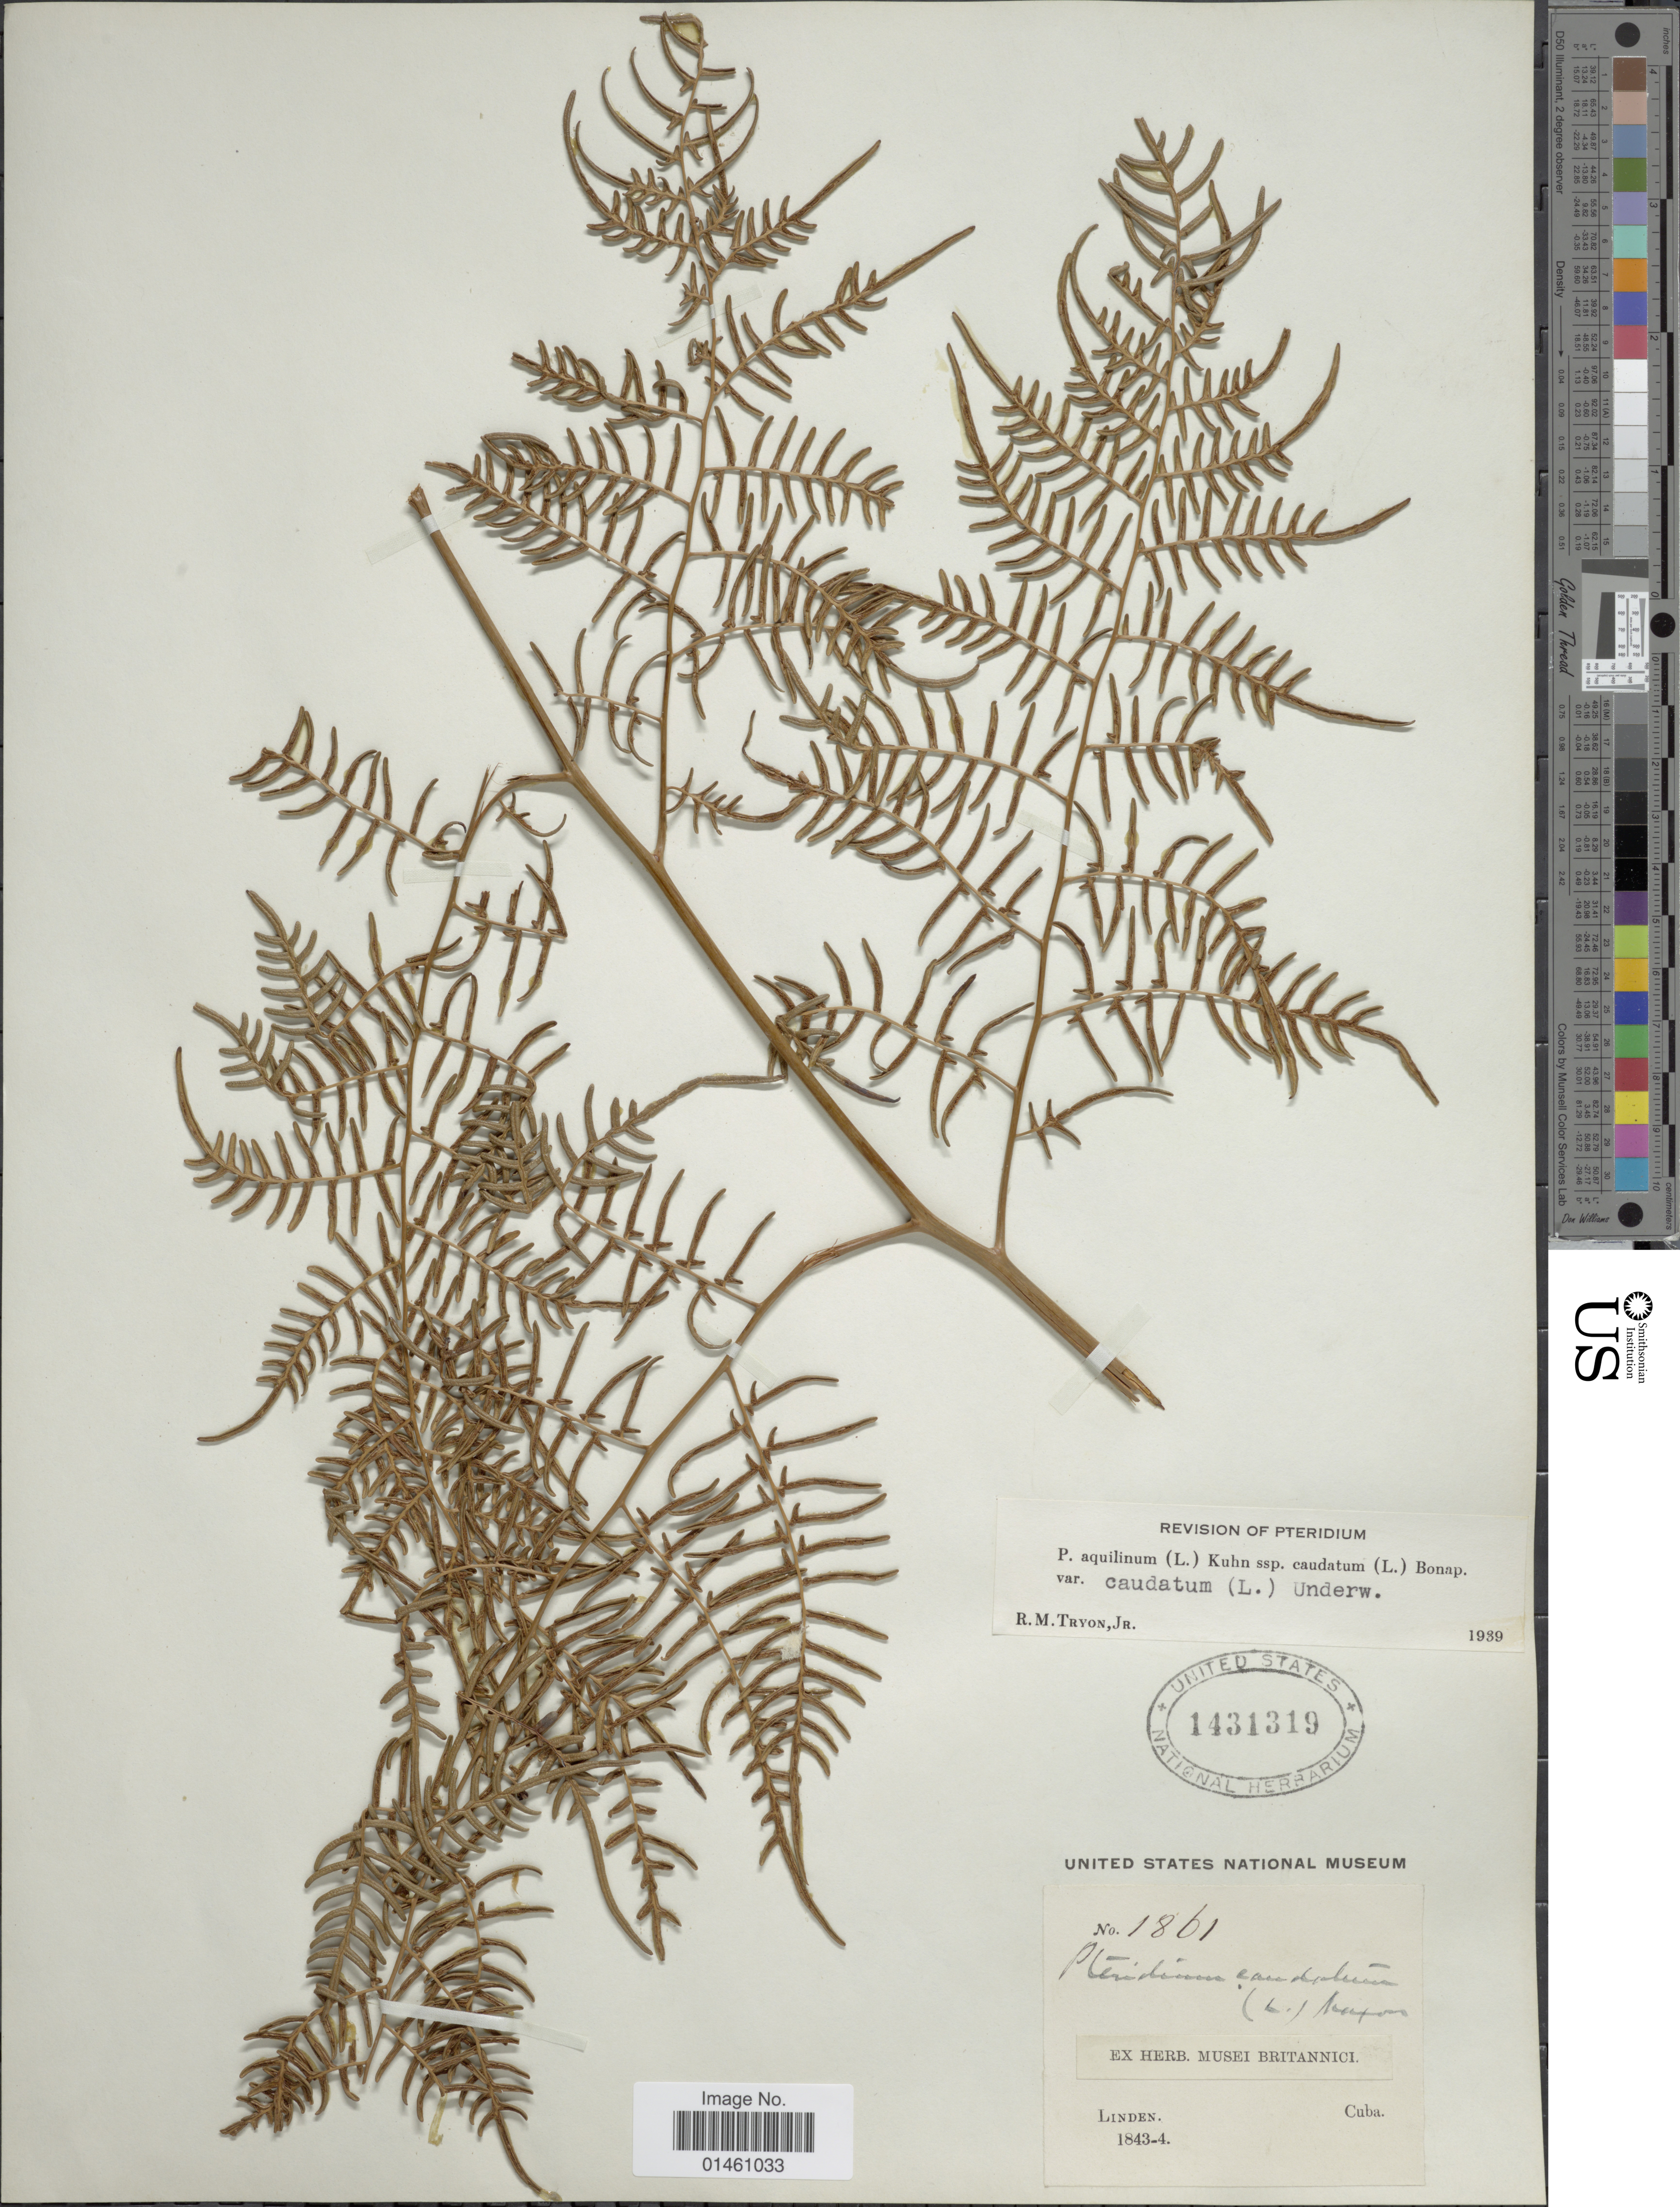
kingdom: Plantae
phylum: Tracheophyta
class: Polypodiopsida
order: Polypodiales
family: Dennstaedtiaceae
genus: Pteridium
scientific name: Pteridium caudatum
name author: (L.) Maxon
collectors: -- Linden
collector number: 1861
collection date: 1843/1844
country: Cuba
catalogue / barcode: US 1431319